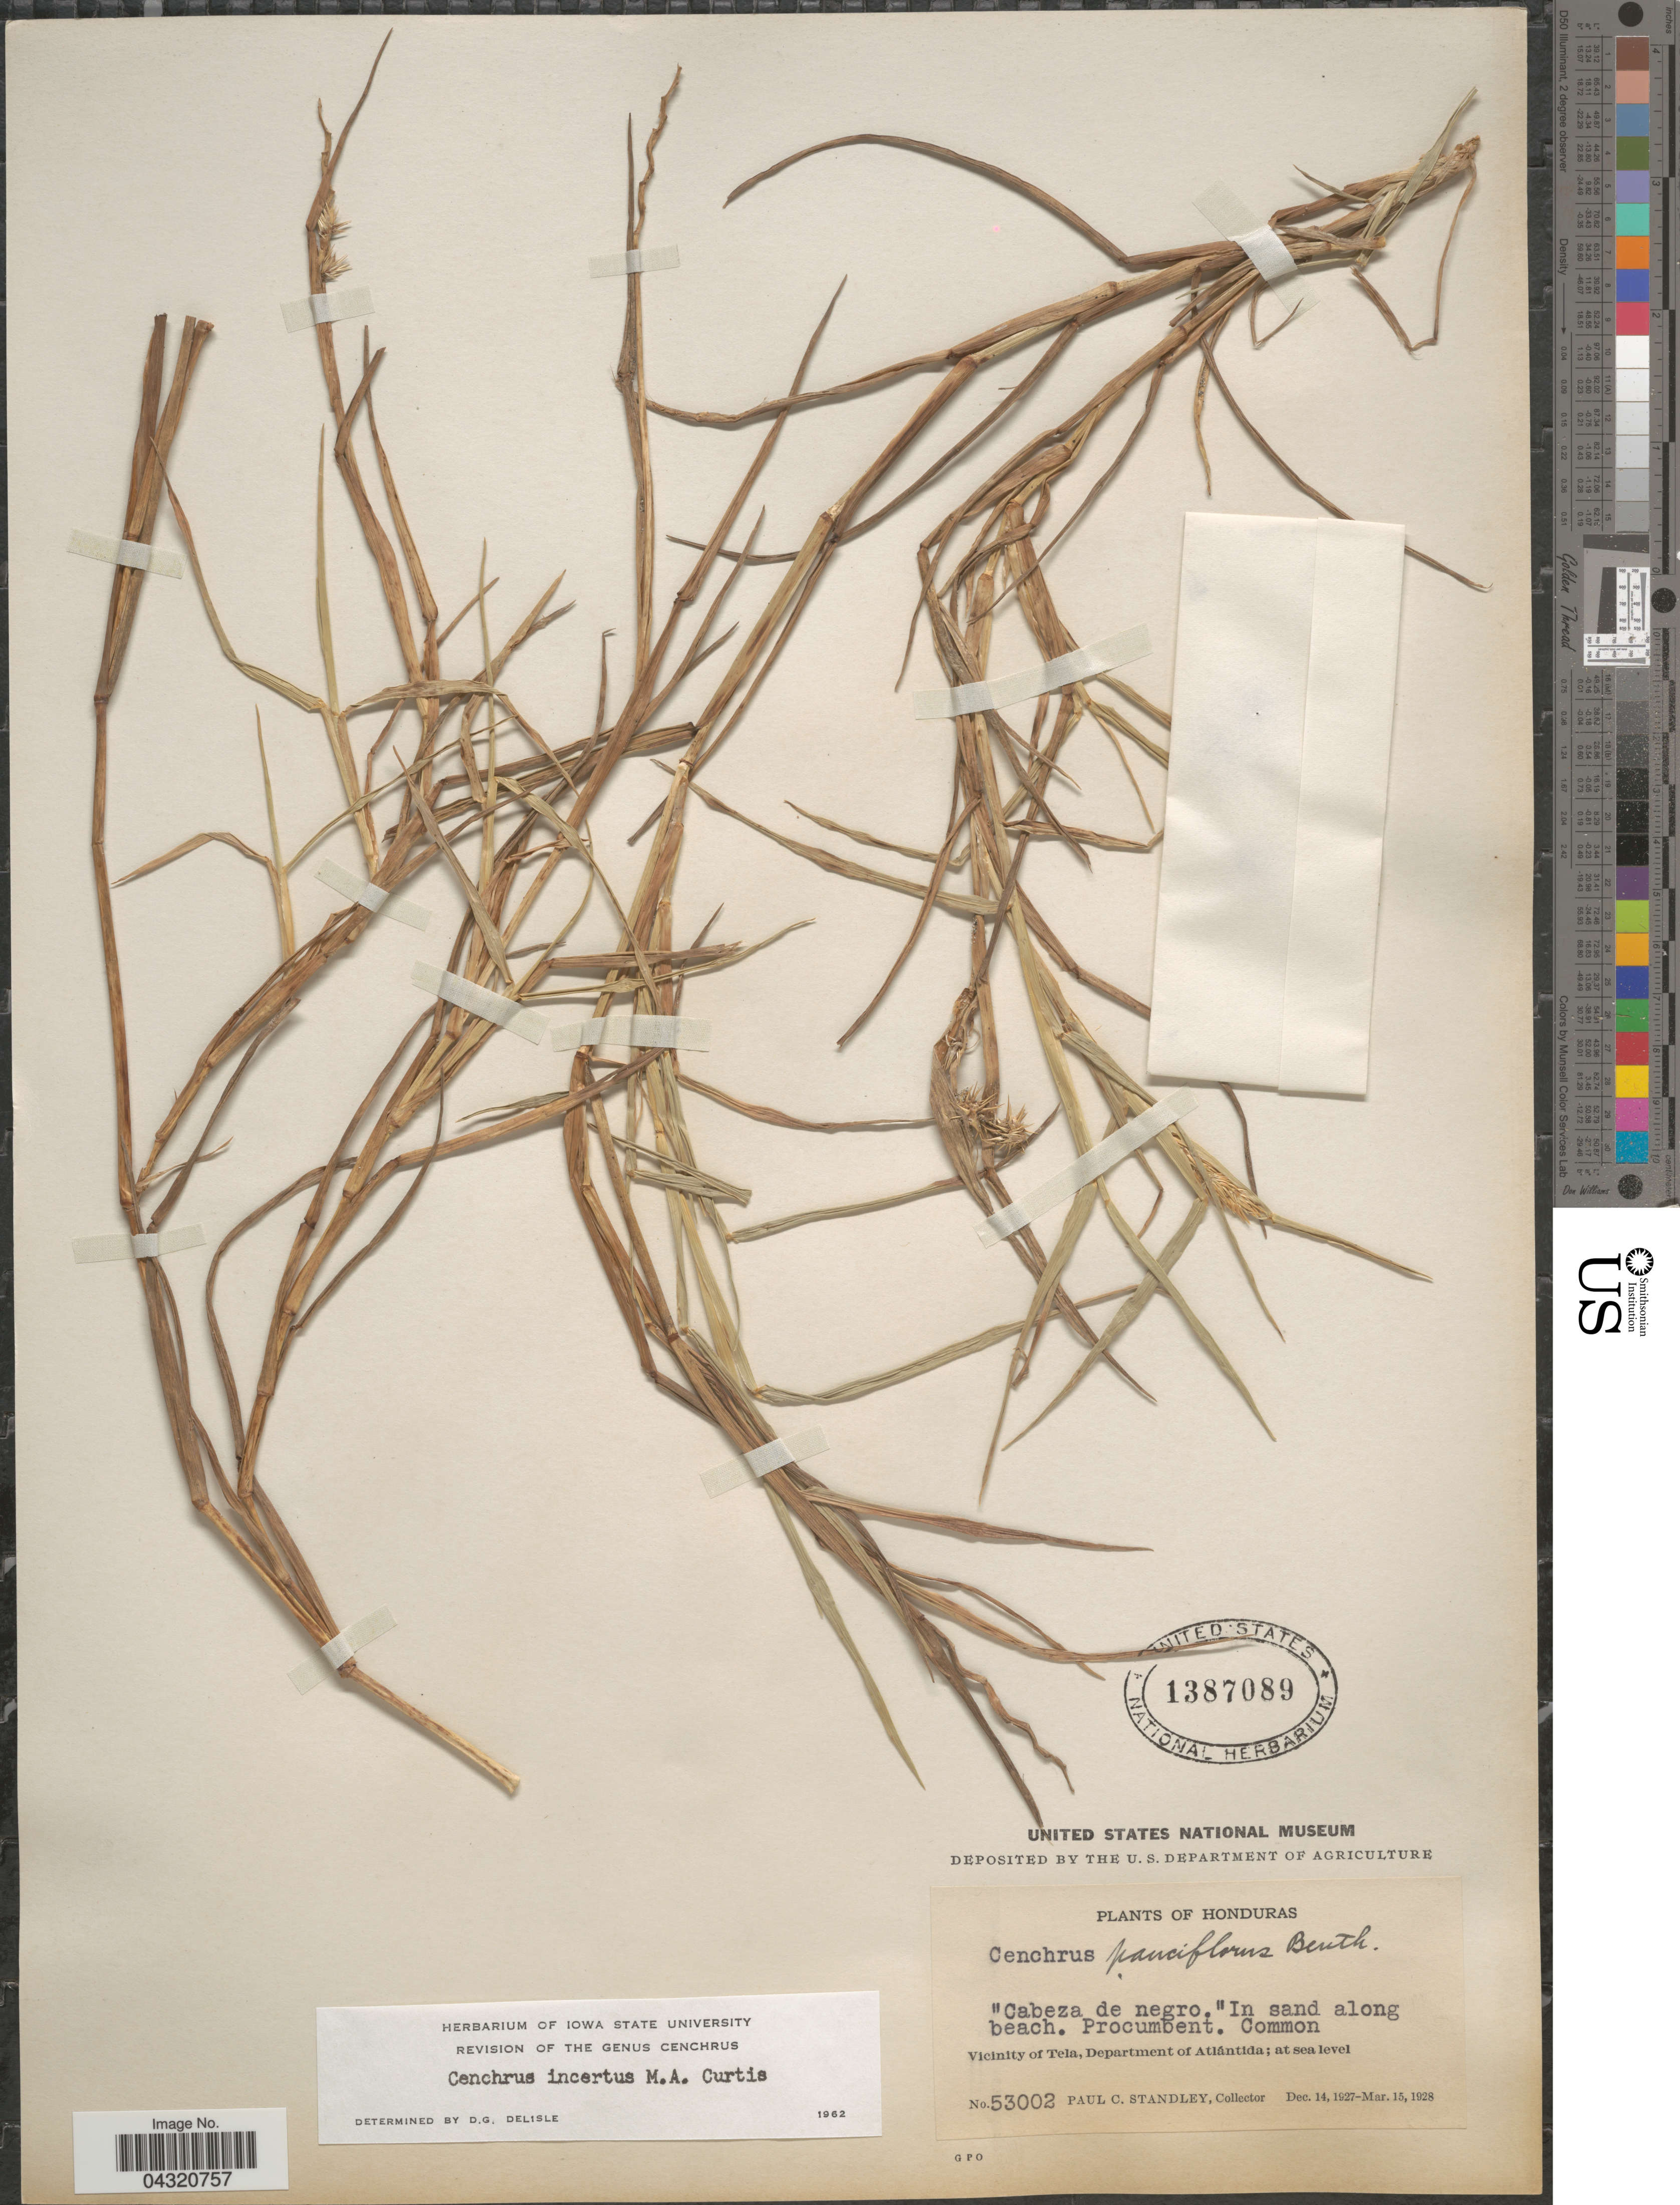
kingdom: Plantae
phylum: Tracheophyta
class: Liliopsida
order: Poales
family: Poaceae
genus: Cenchrus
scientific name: Cenchrus spinifex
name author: Cav.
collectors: P. C. Standley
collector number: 53002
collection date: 1927-12-14/1928-03-15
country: Honduras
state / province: Atlantida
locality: Cabeza de negro.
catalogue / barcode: US 1387089